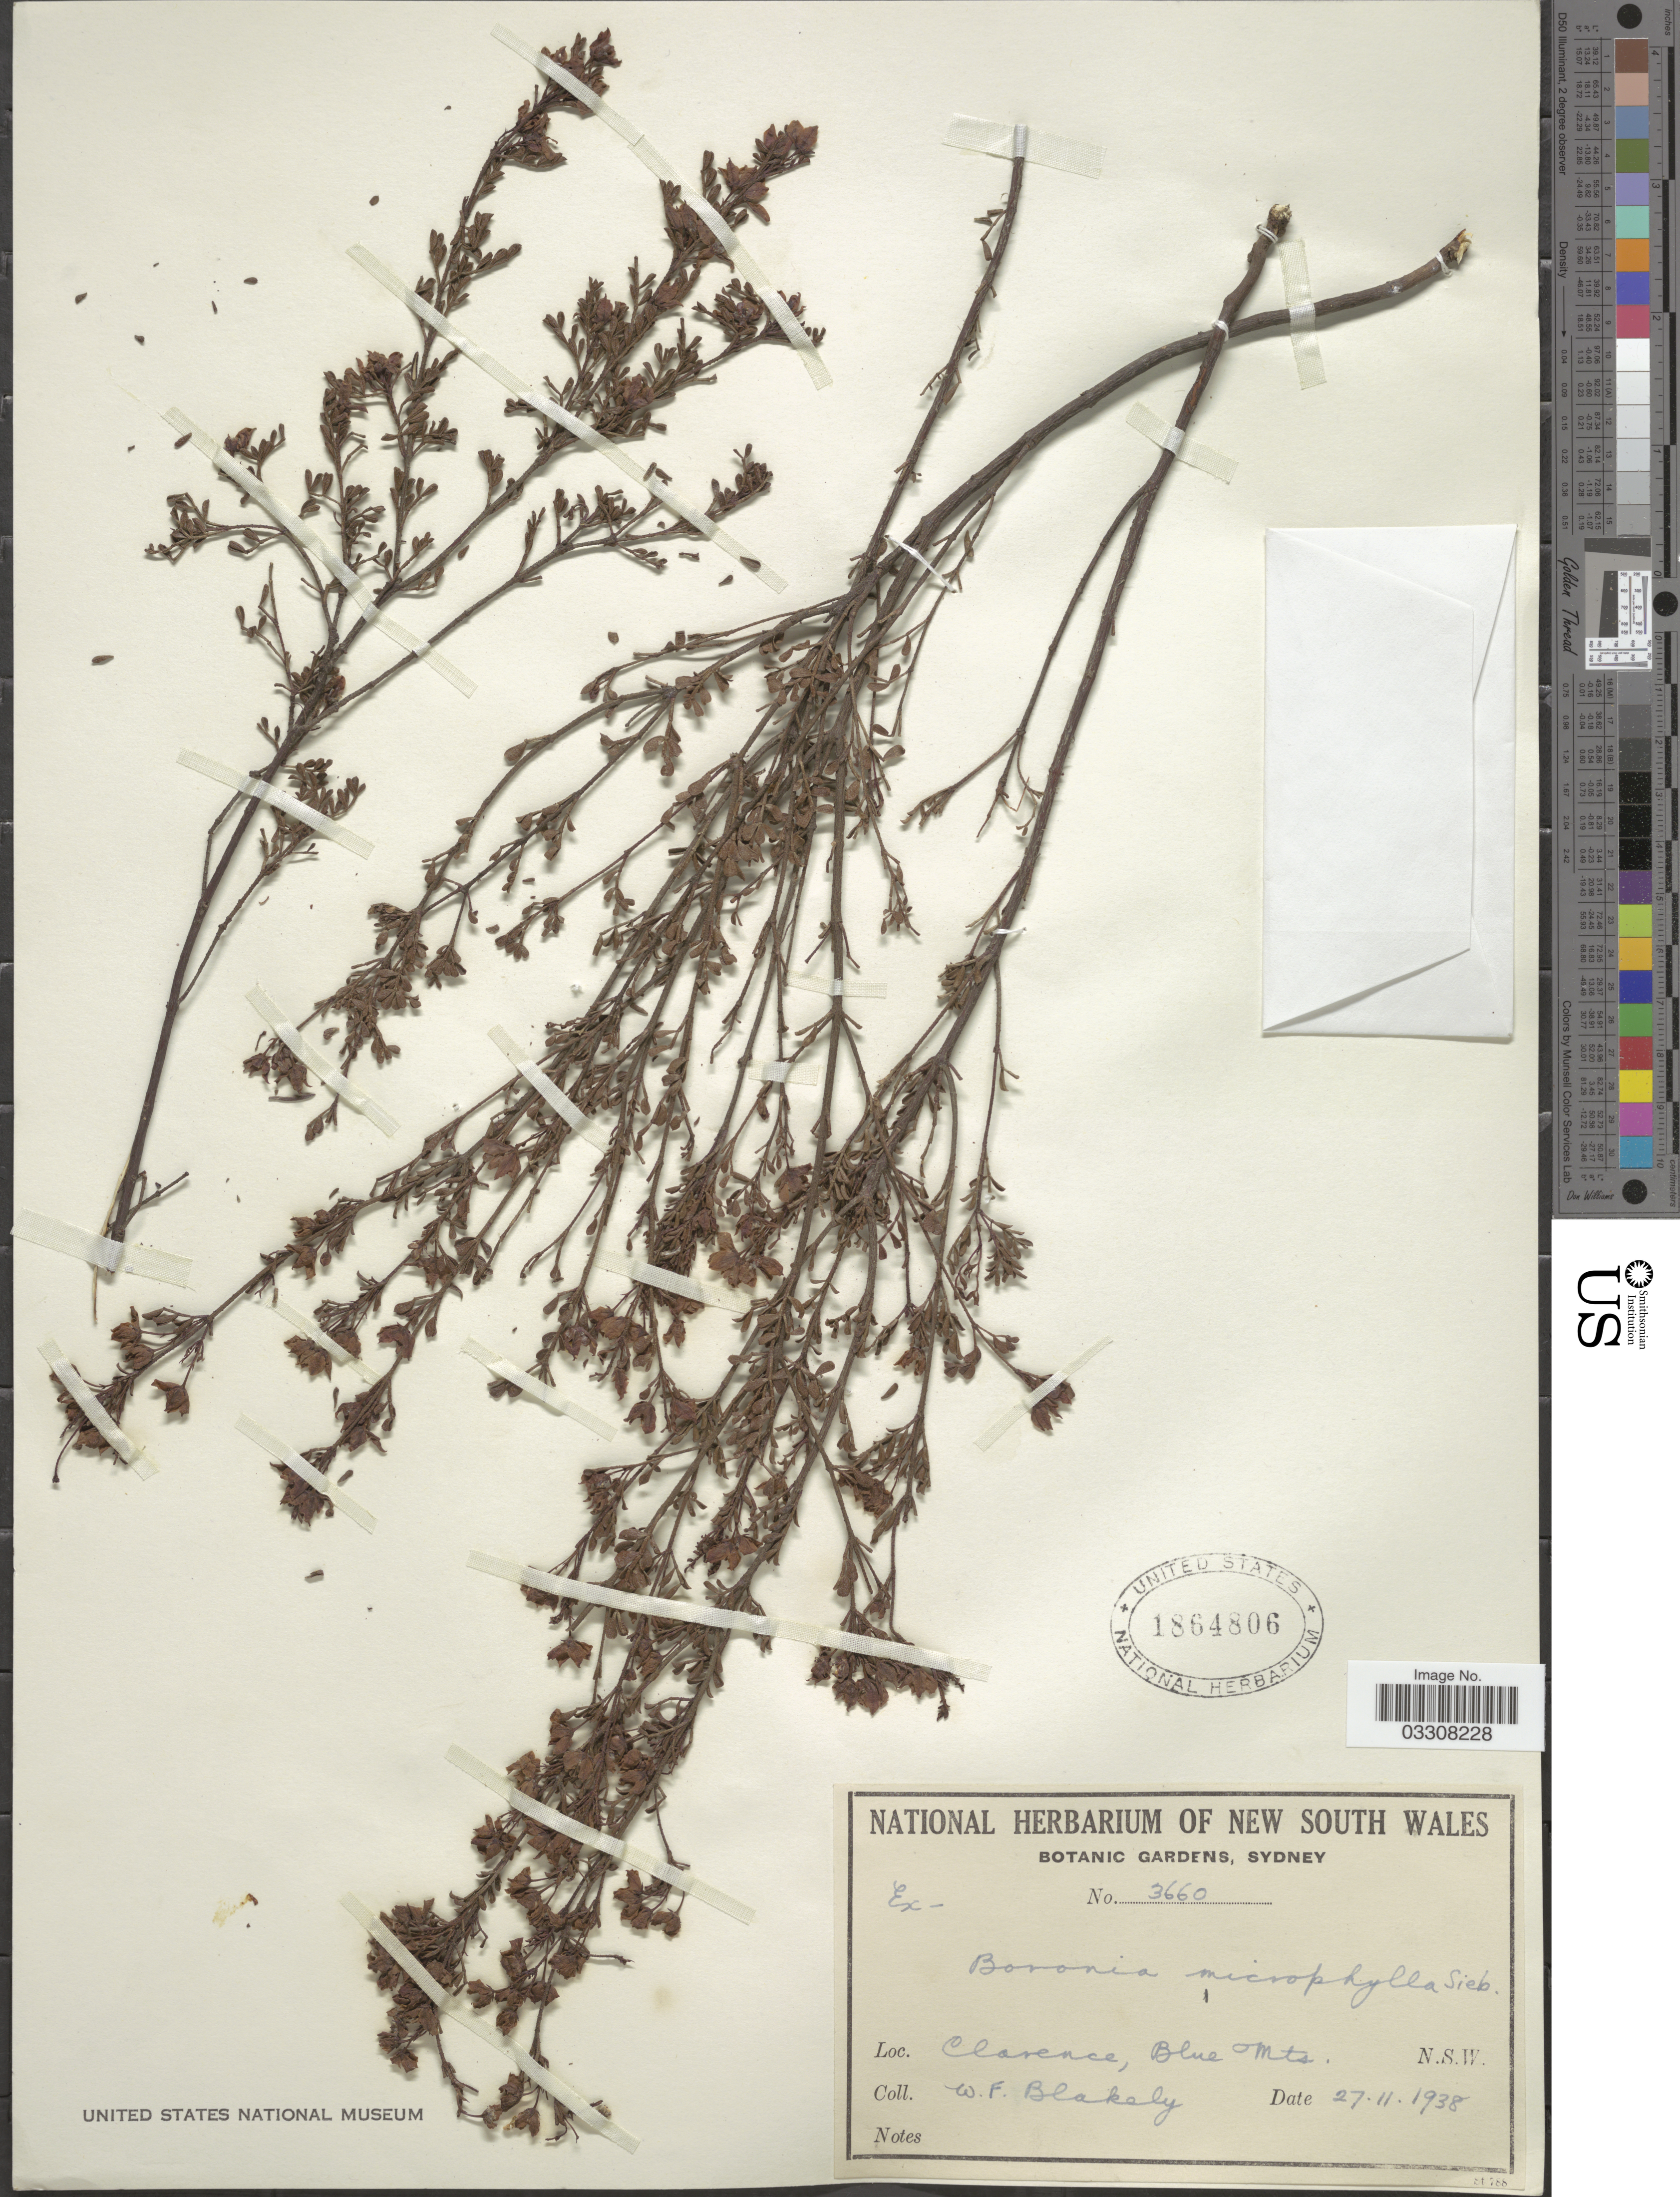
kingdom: Plantae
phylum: Tracheophyta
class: Magnoliopsida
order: Sapindales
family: Rutaceae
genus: Boronia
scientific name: Boronia microphylla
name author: Sieber ex Rchb.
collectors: W. Blakely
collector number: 3660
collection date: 1938-11-27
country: Australia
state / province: New South Wales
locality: Clarence, Blue Mts.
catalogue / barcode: US 1864806